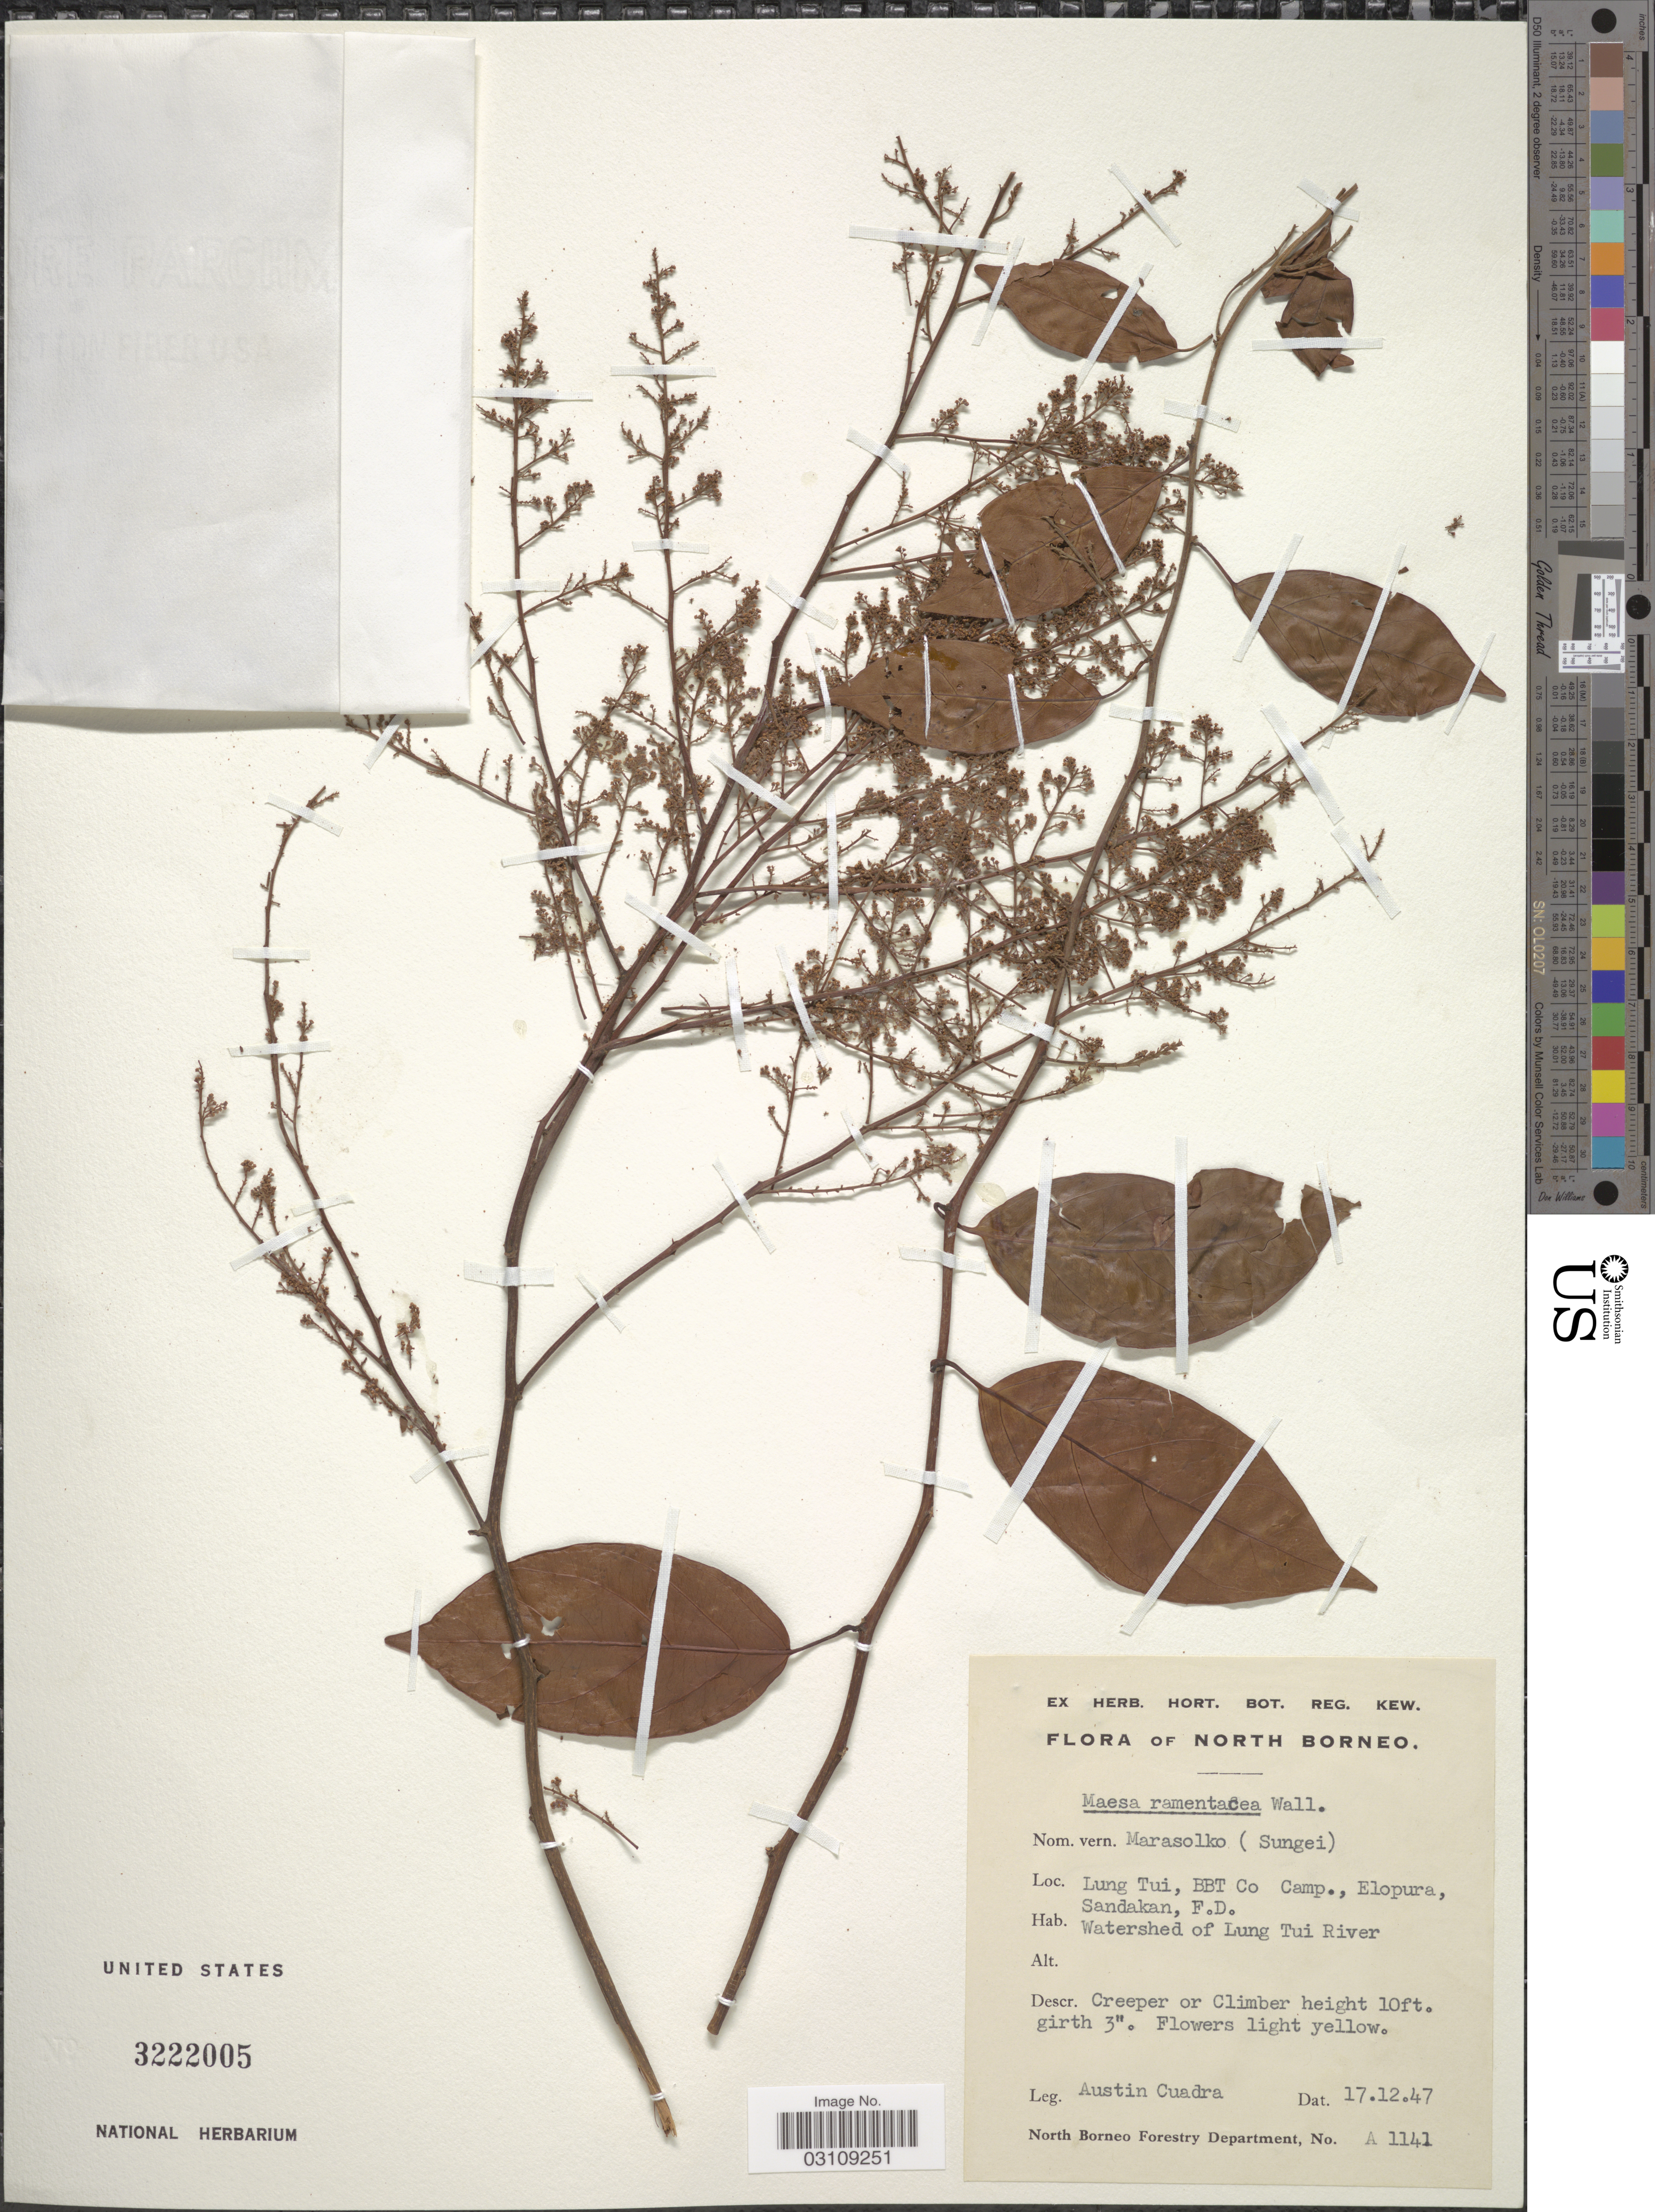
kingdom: Plantae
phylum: Tracheophyta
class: Magnoliopsida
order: Ericales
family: Primulaceae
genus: Maesa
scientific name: Maesa ramentacea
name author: (Roxb.) A. DC.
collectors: A. Cuadra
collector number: A1141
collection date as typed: Transcribed d/m/y: 17/12/47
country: Malaysia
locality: North Borneo. Lung Tui, BBT Co Camp., Elopura, Sandakan, F.D. Watershed of Lung Tui River.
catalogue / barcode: US 3222005